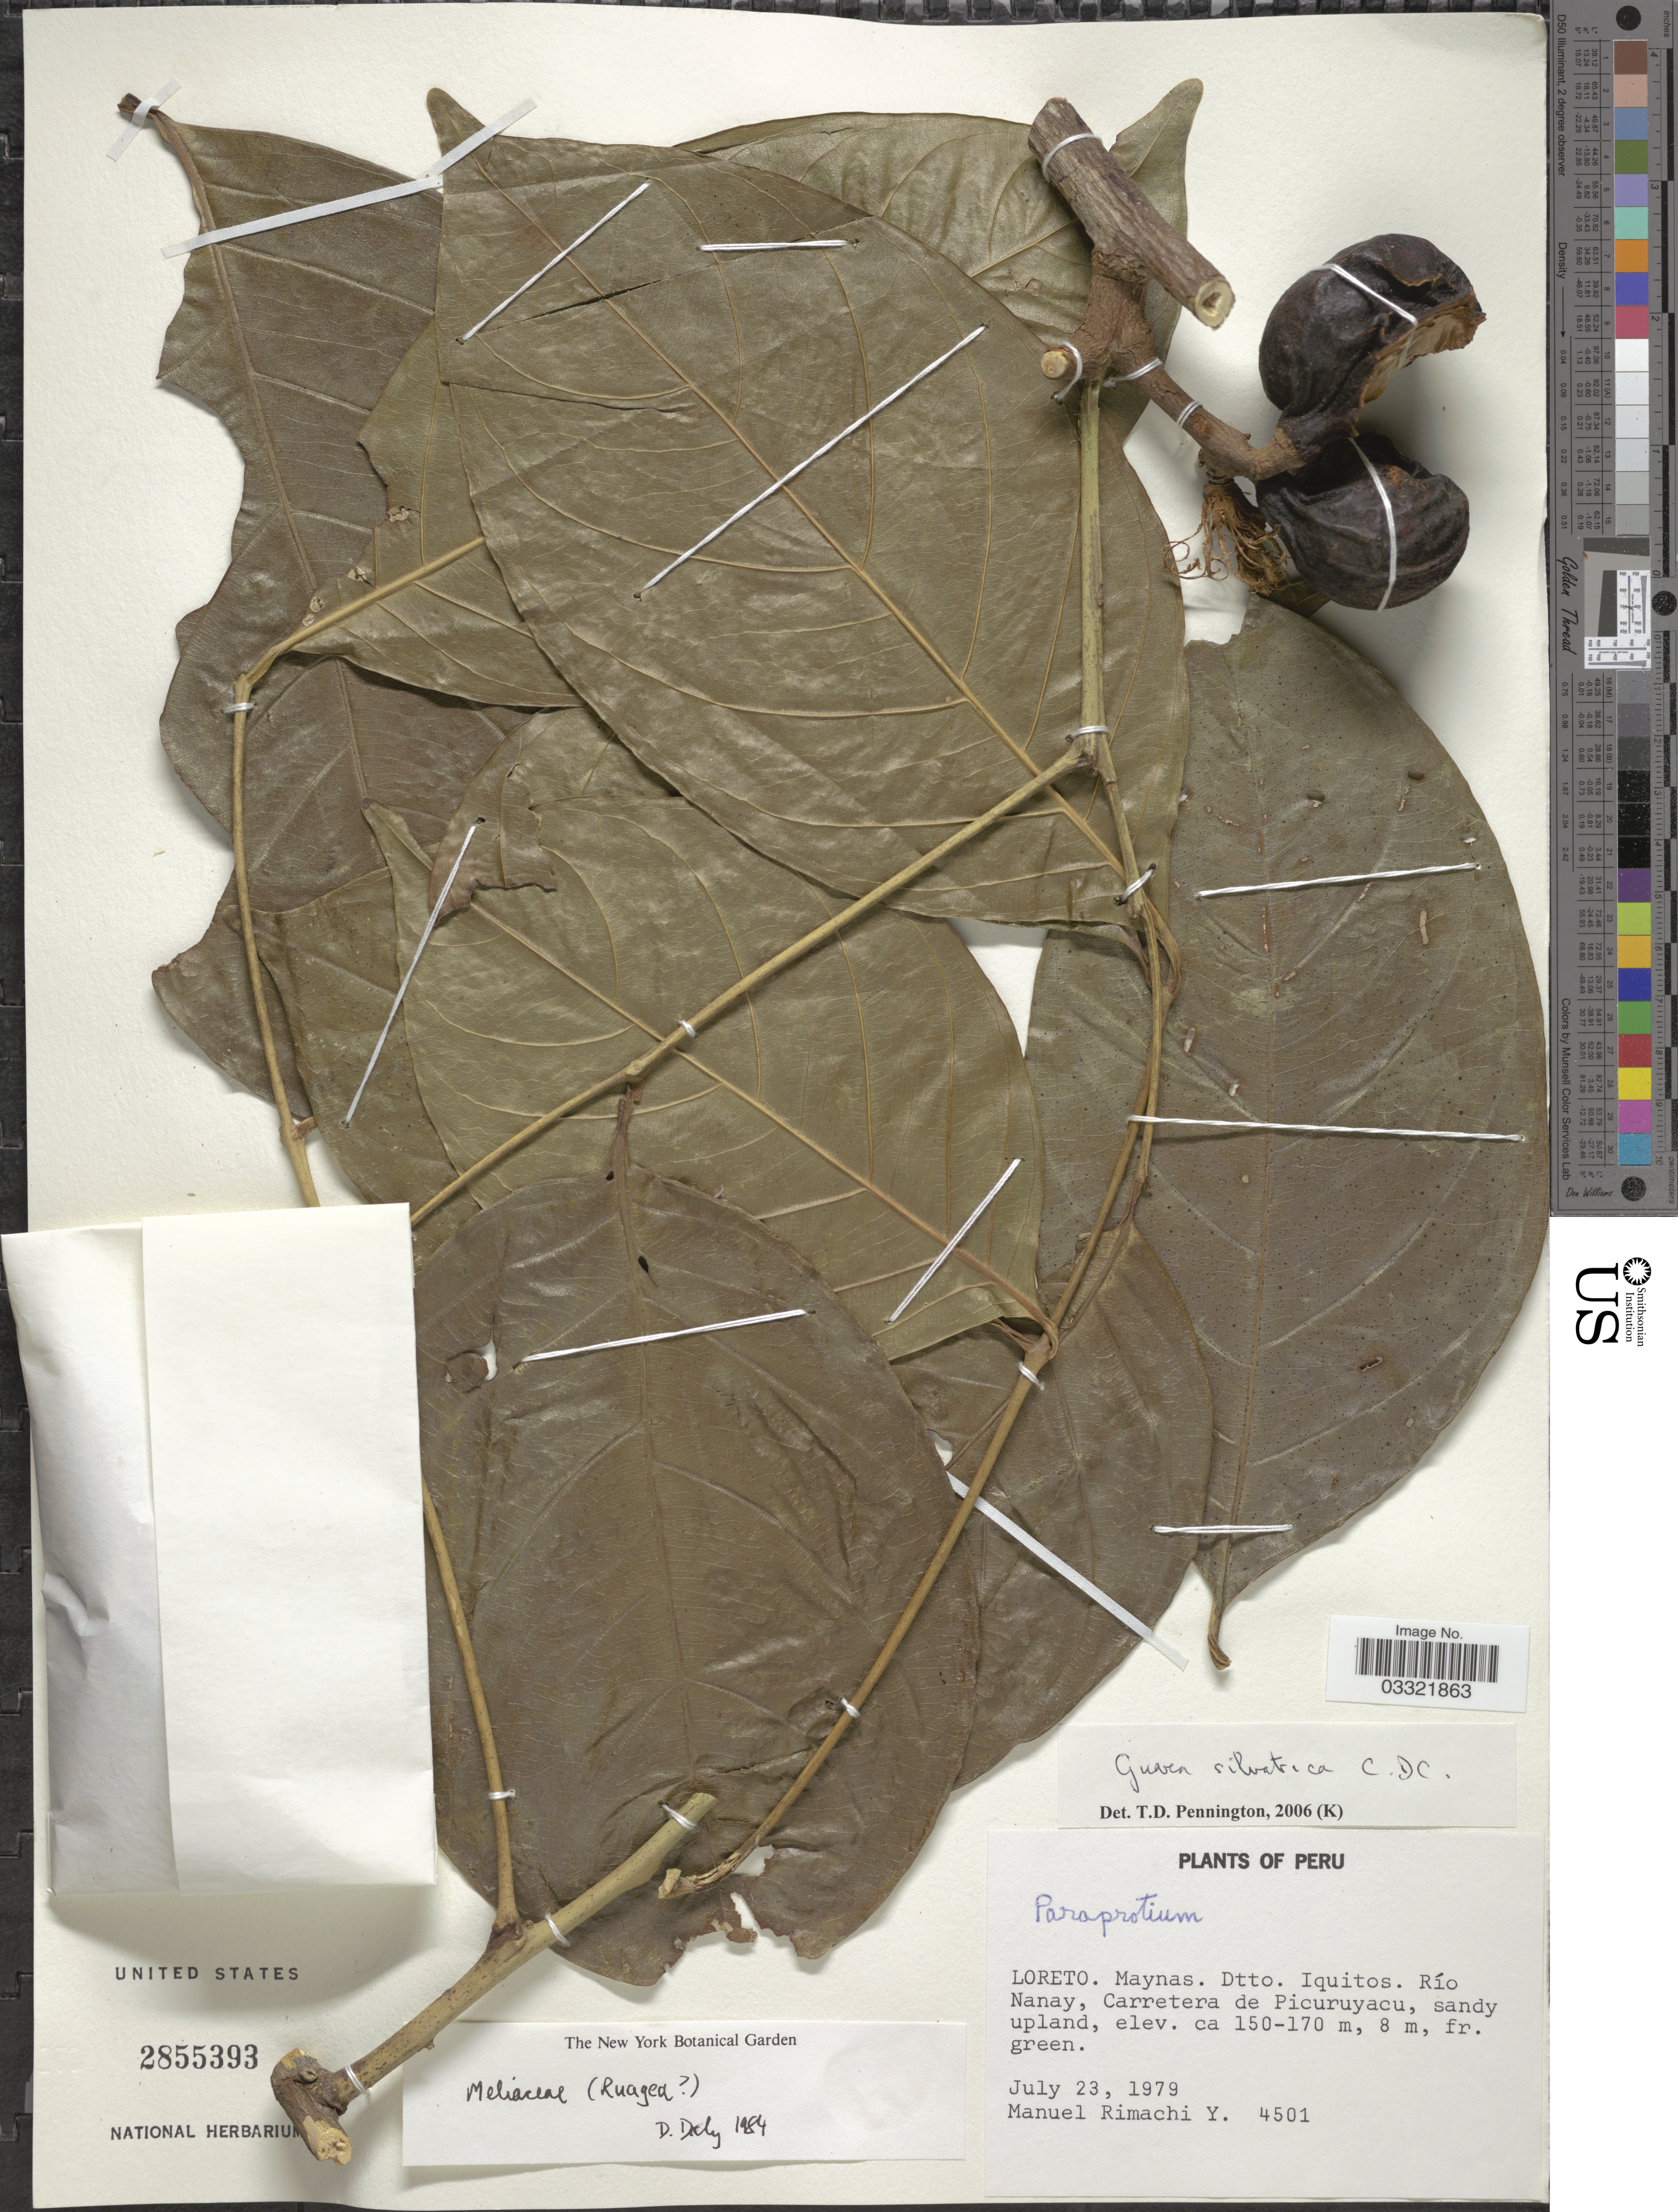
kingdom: Plantae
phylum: Tracheophyta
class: Magnoliopsida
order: Sapindales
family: Meliaceae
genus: Guarea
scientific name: Guarea silvatica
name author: C. DC.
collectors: M. Rimachi Y.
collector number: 4501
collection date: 1979-07-23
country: Peru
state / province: Loreto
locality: Maynas. Dtto. Iquitos. Río Nanay, Carretera de Picuruyacu.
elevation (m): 150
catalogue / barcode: US 2855393